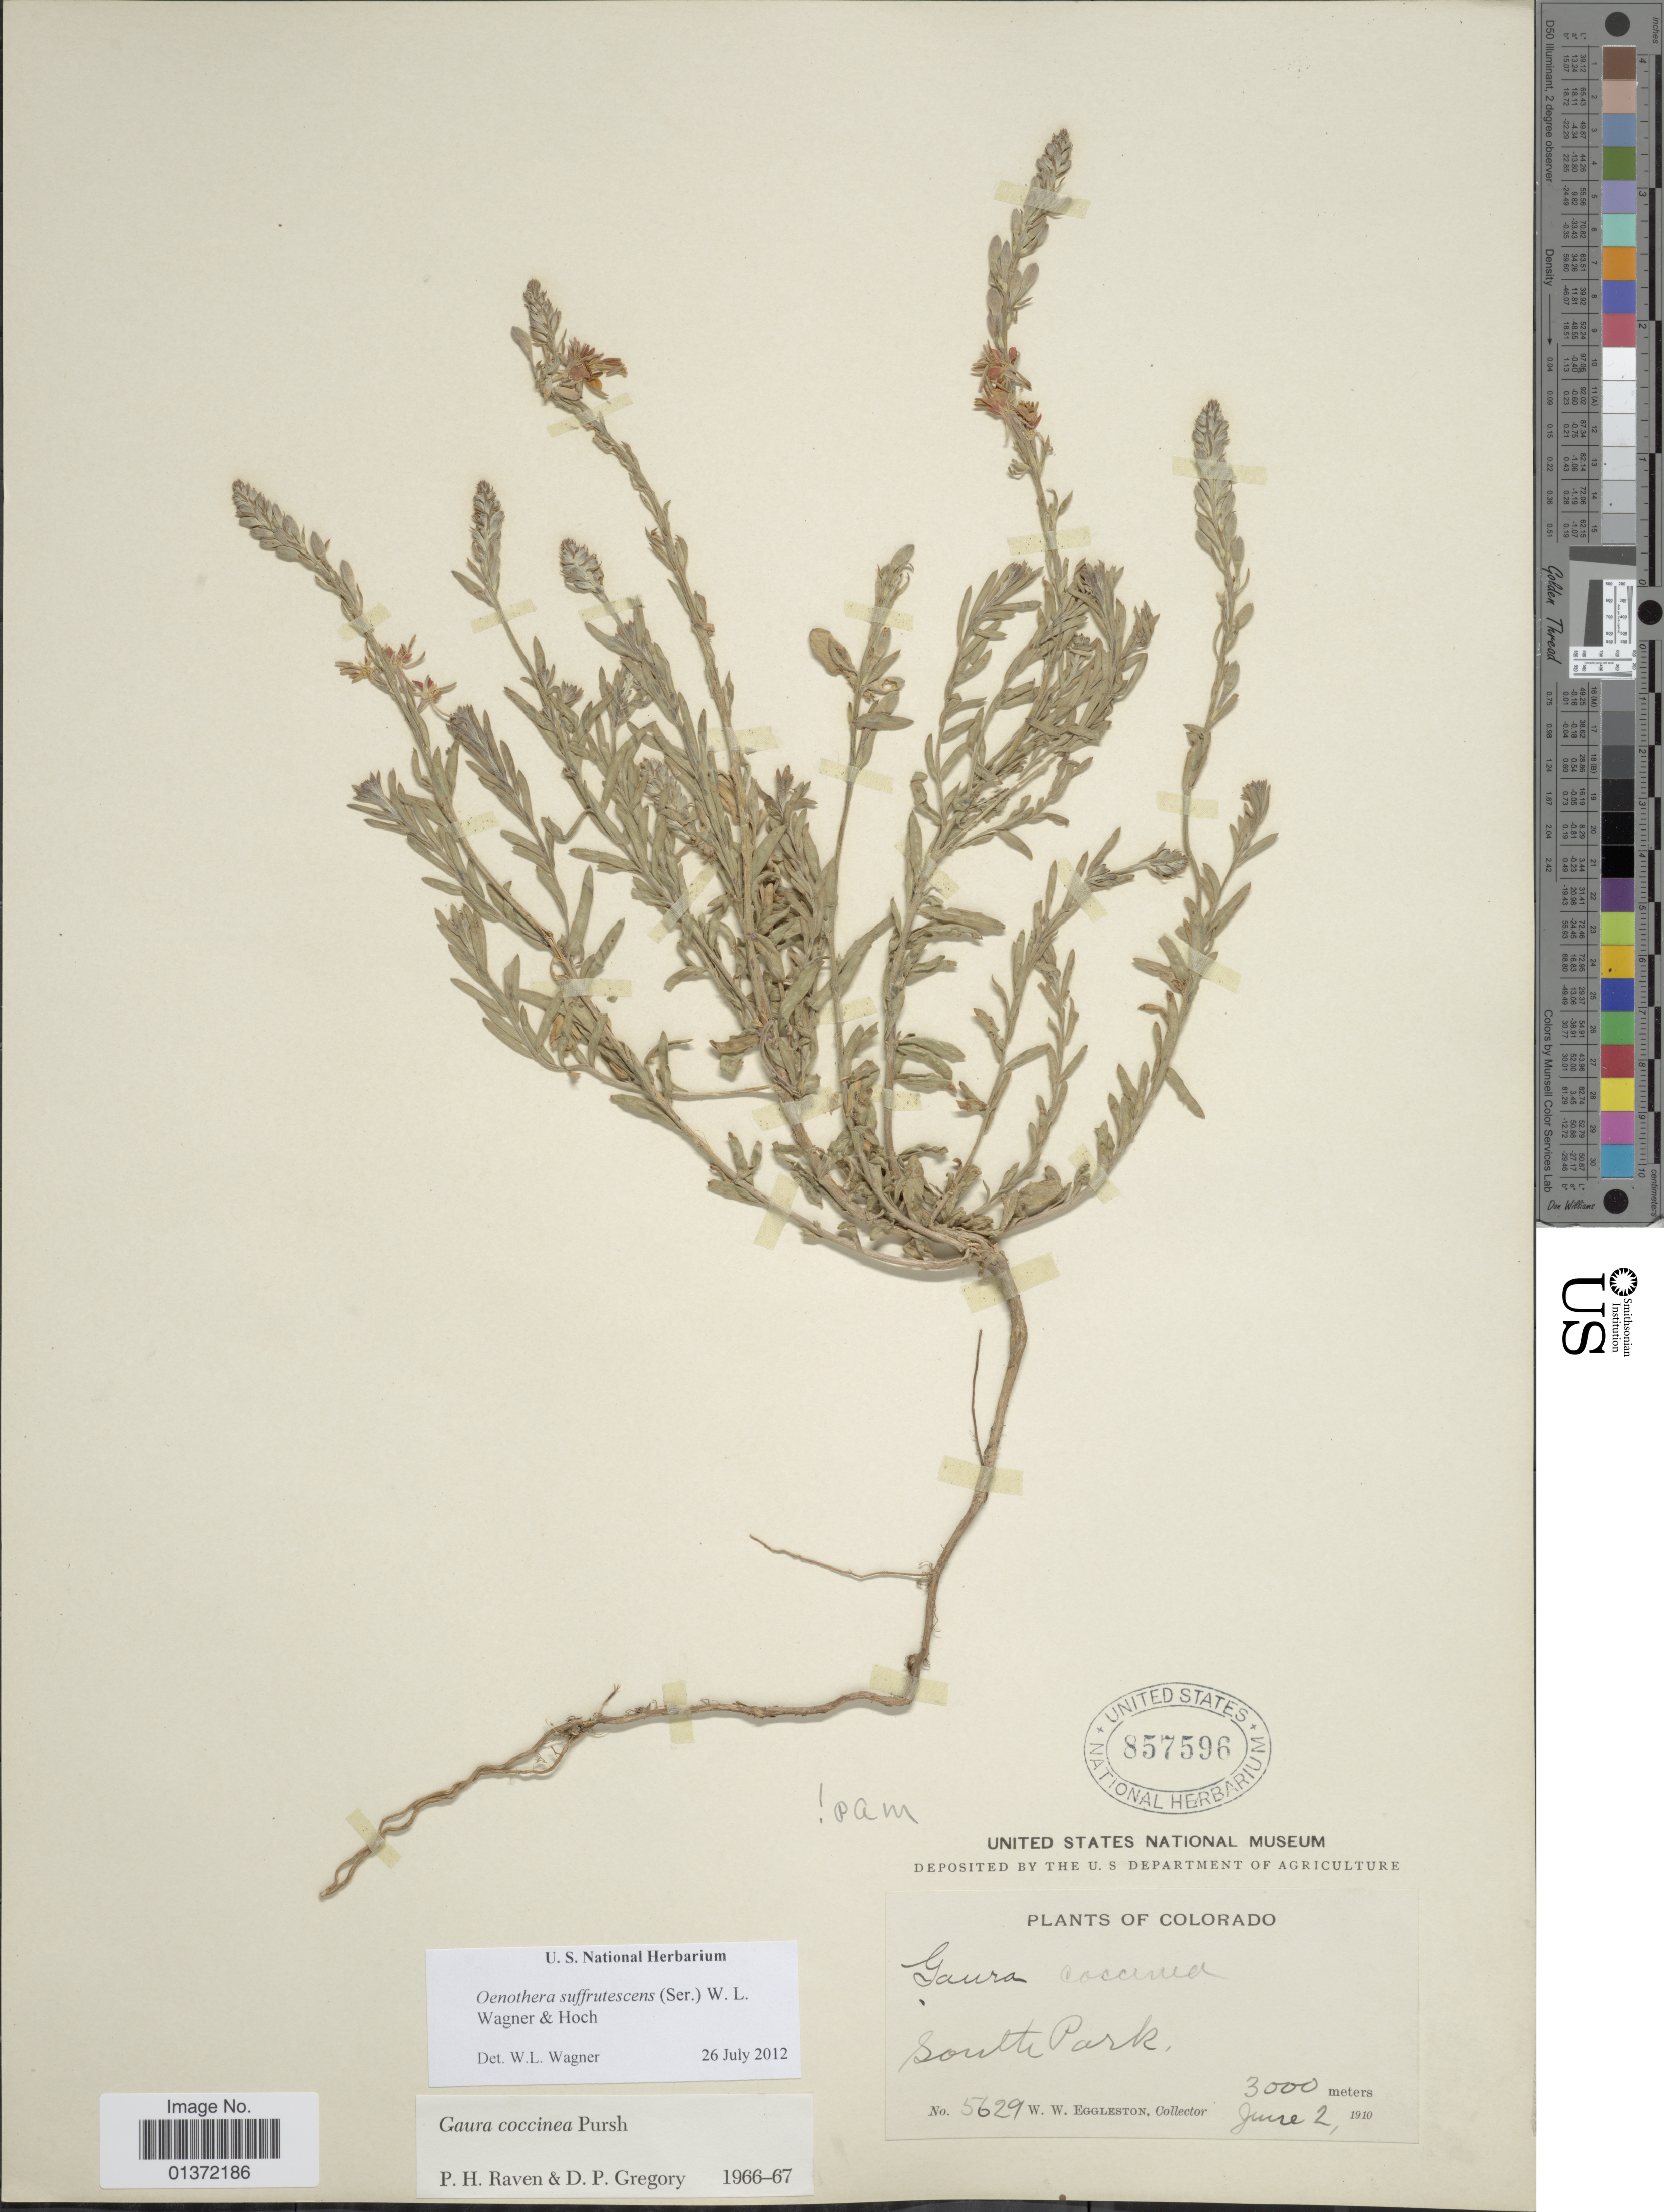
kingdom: Plantae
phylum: Tracheophyta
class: Magnoliopsida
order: Myrtales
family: Onagraceae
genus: Oenothera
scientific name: Oenothera suffrutescens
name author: (Ser.) W.L. Wagner & Hoch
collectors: W. W. Eggleston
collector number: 5629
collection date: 1910-06-02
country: United States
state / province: Colorado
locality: South Park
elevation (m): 3000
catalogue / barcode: US 857596